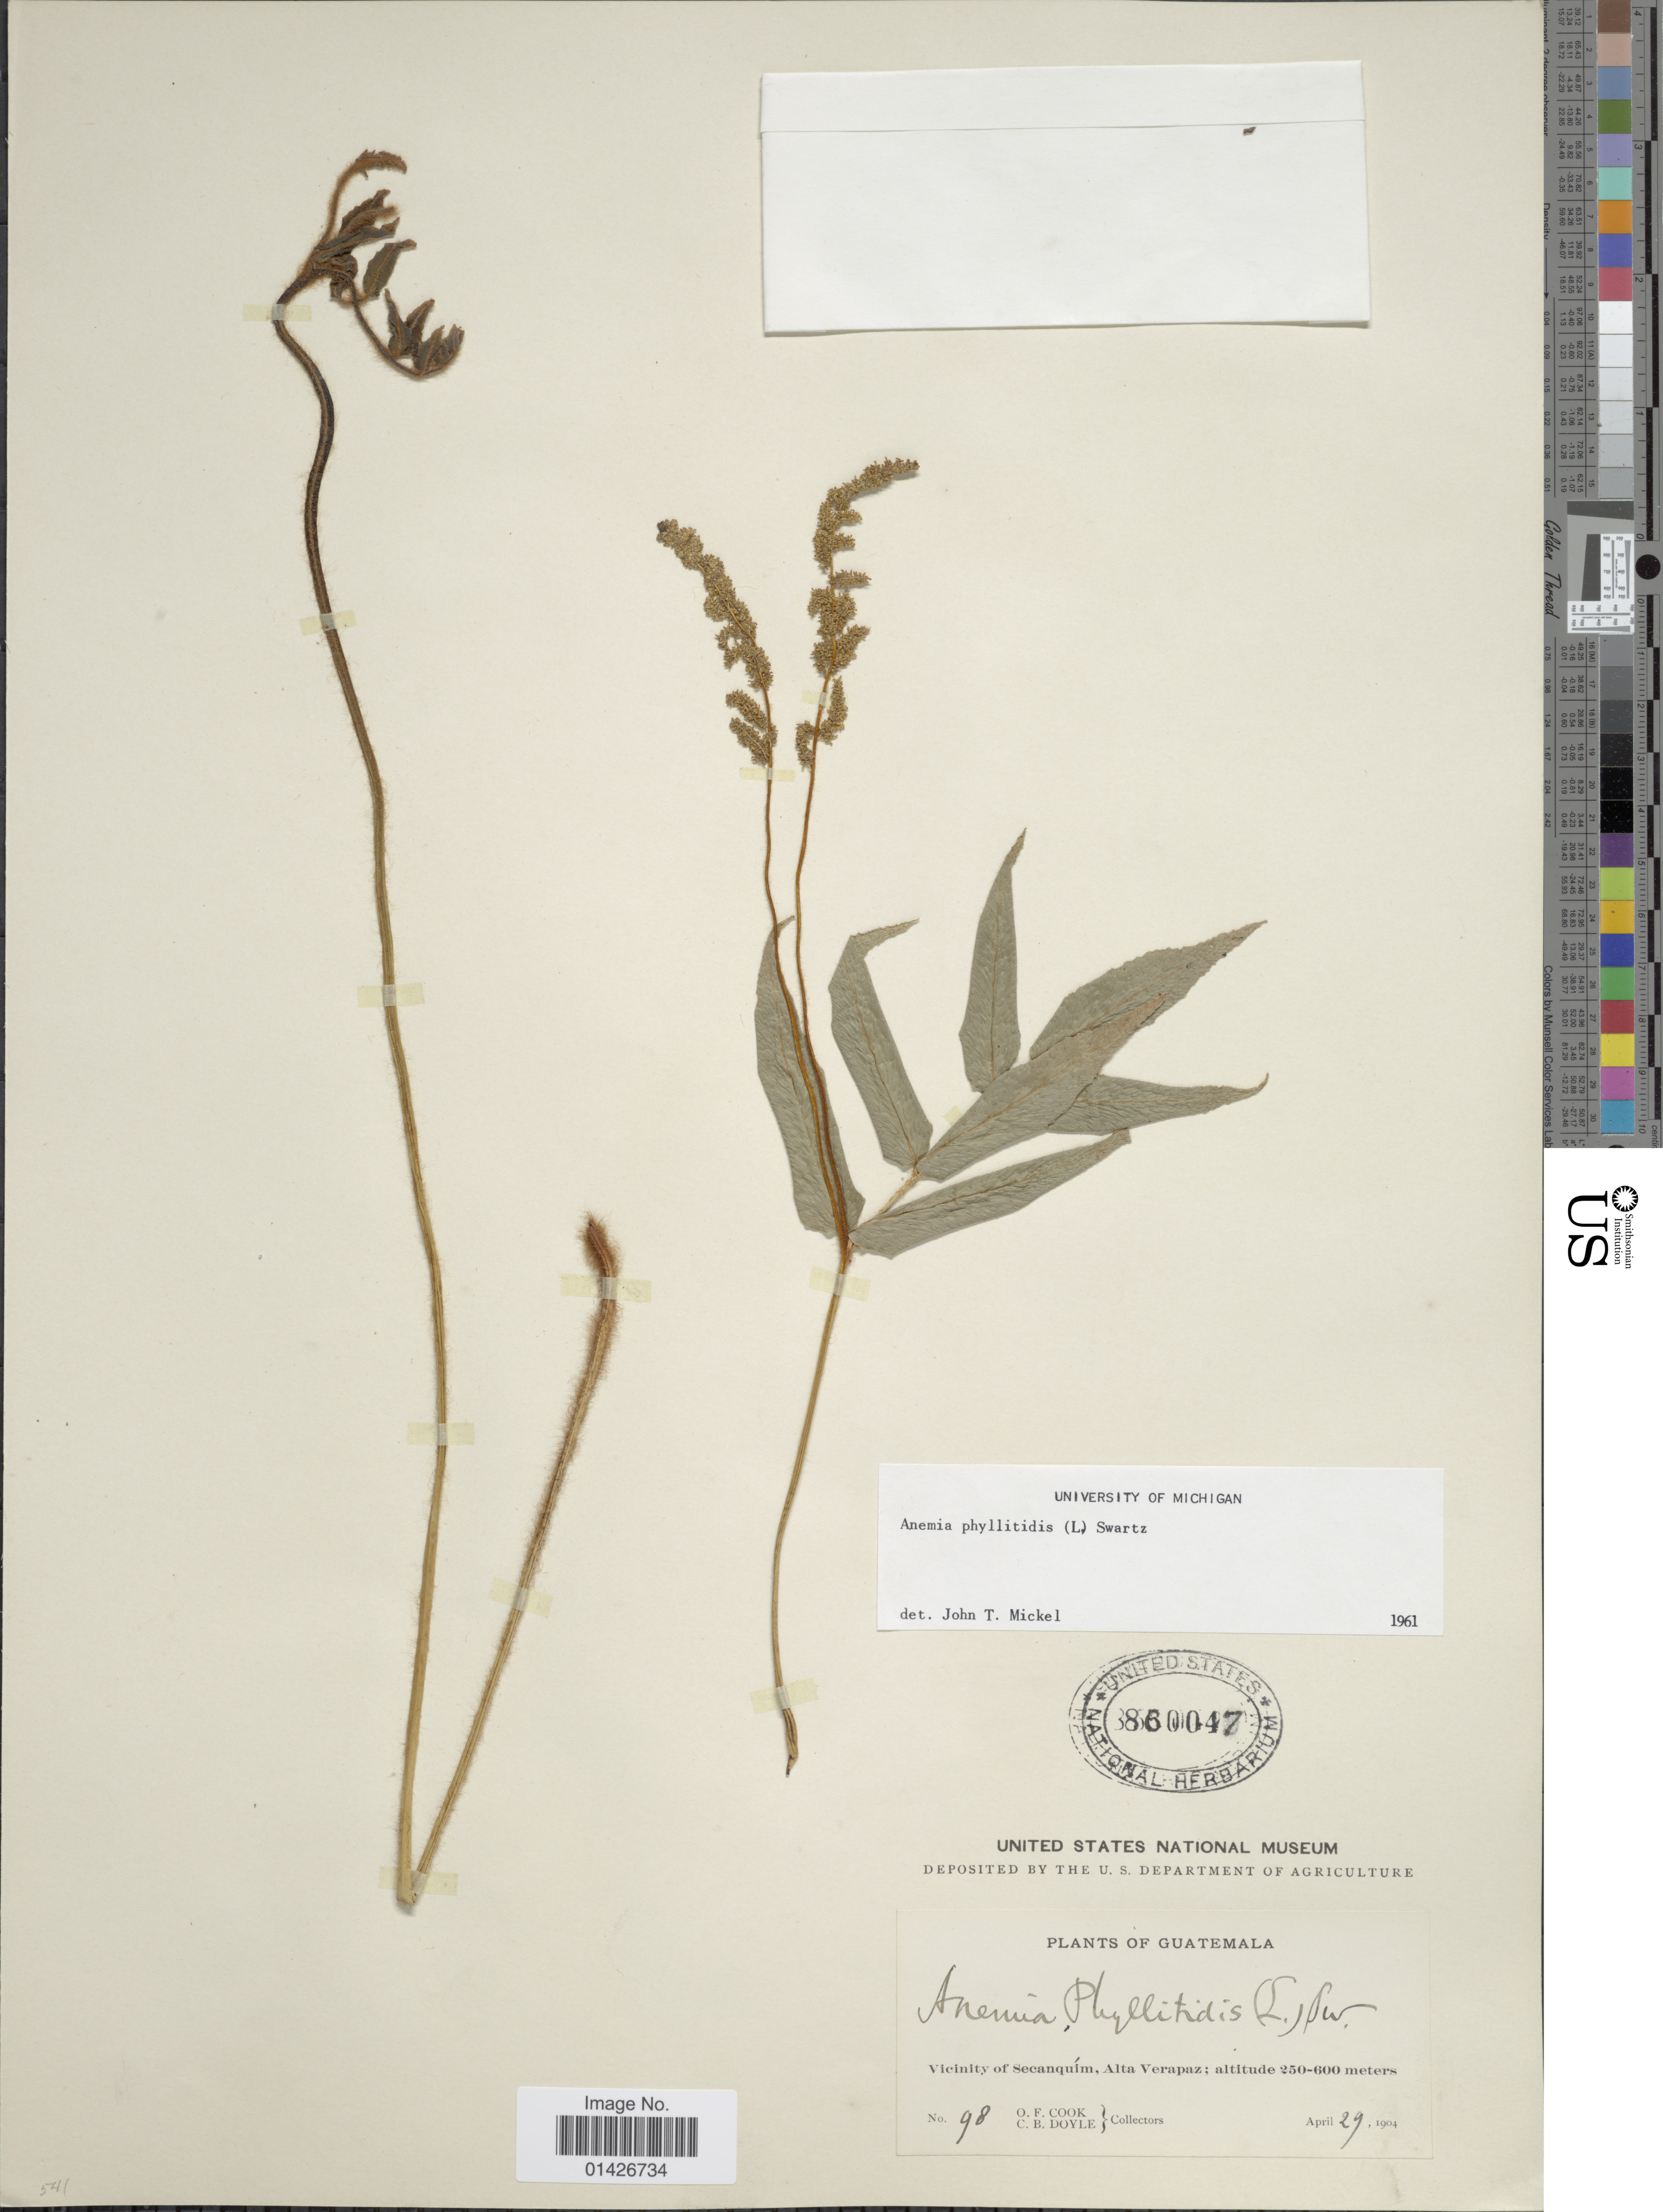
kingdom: Plantae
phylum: Tracheophyta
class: Polypodiopsida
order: Schizaeales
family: Anemiaceae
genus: Anemia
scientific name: Anemia phyllitidis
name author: (L.) Sw.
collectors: O. F. Cook & C. Doyle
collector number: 98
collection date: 1904-04-29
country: Guatemala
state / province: Alta Verapaz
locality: Vicinity of Secanquim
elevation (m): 250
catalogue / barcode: US 860047